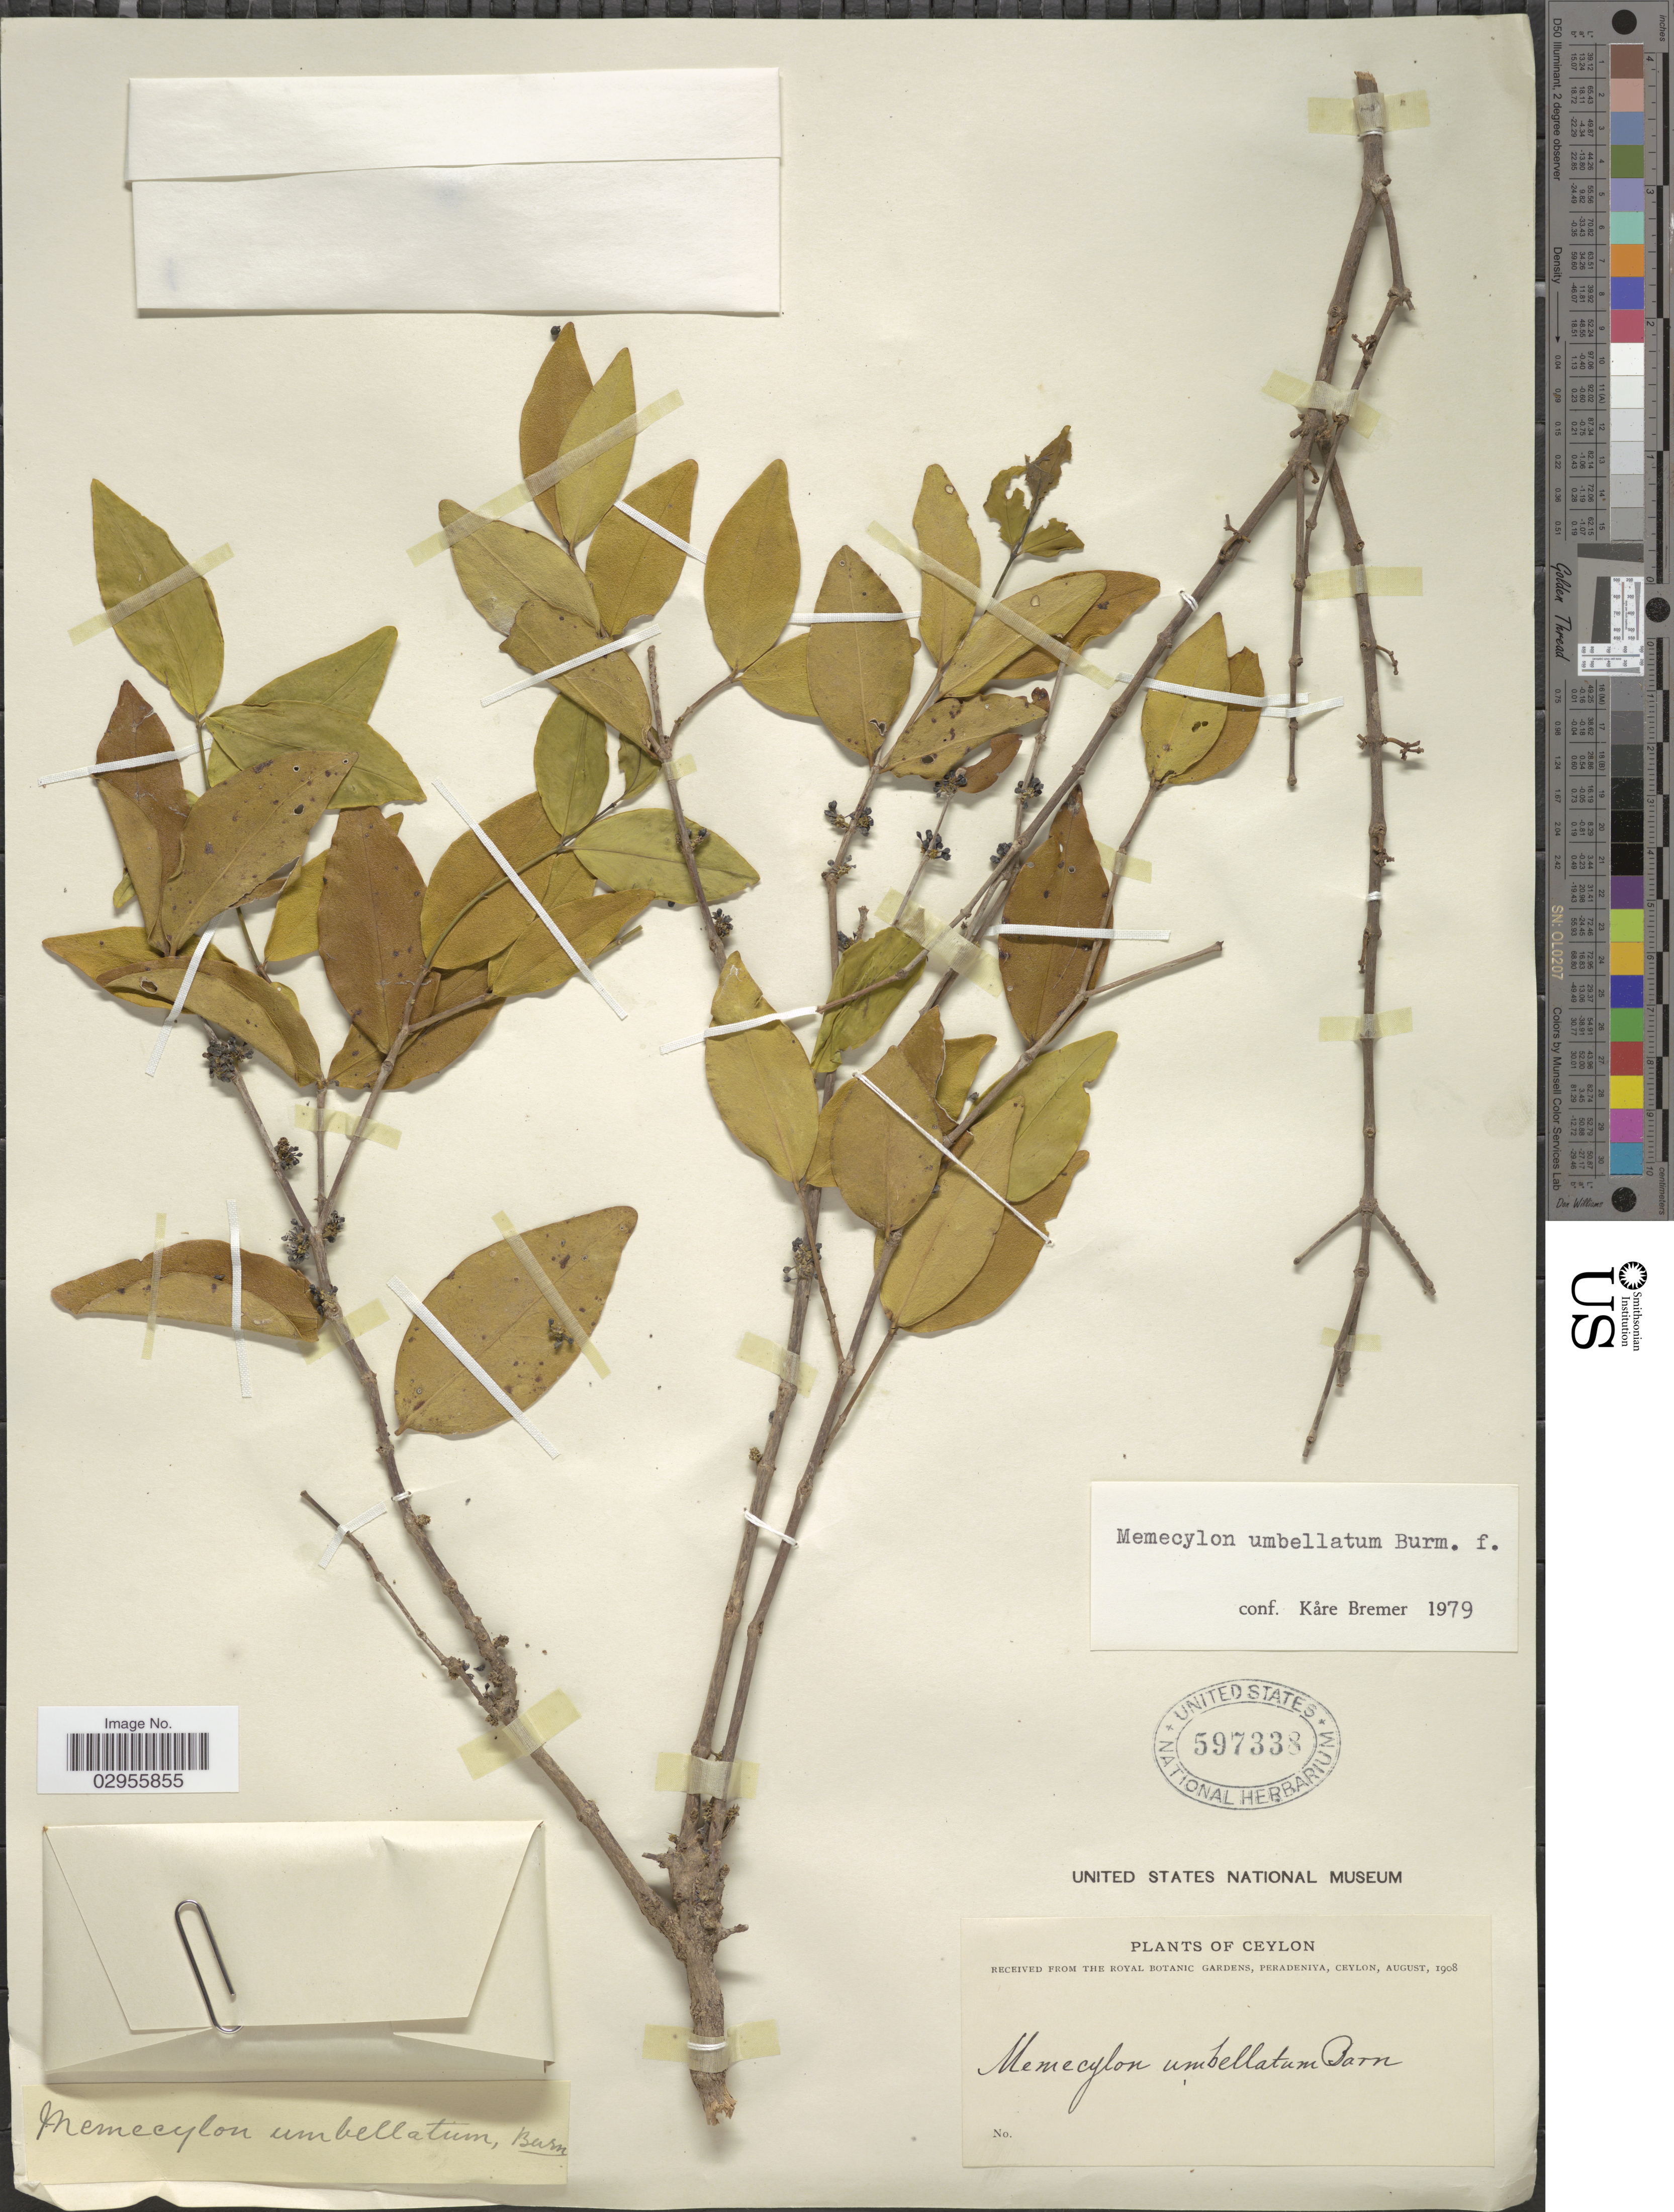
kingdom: Plantae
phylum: Tracheophyta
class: Magnoliopsida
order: Myrtales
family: Melastomataceae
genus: Memecylon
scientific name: Memecylon umbellatum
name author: Burm. f.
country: Sri Lanka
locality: Ceylon.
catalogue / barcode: US 597338